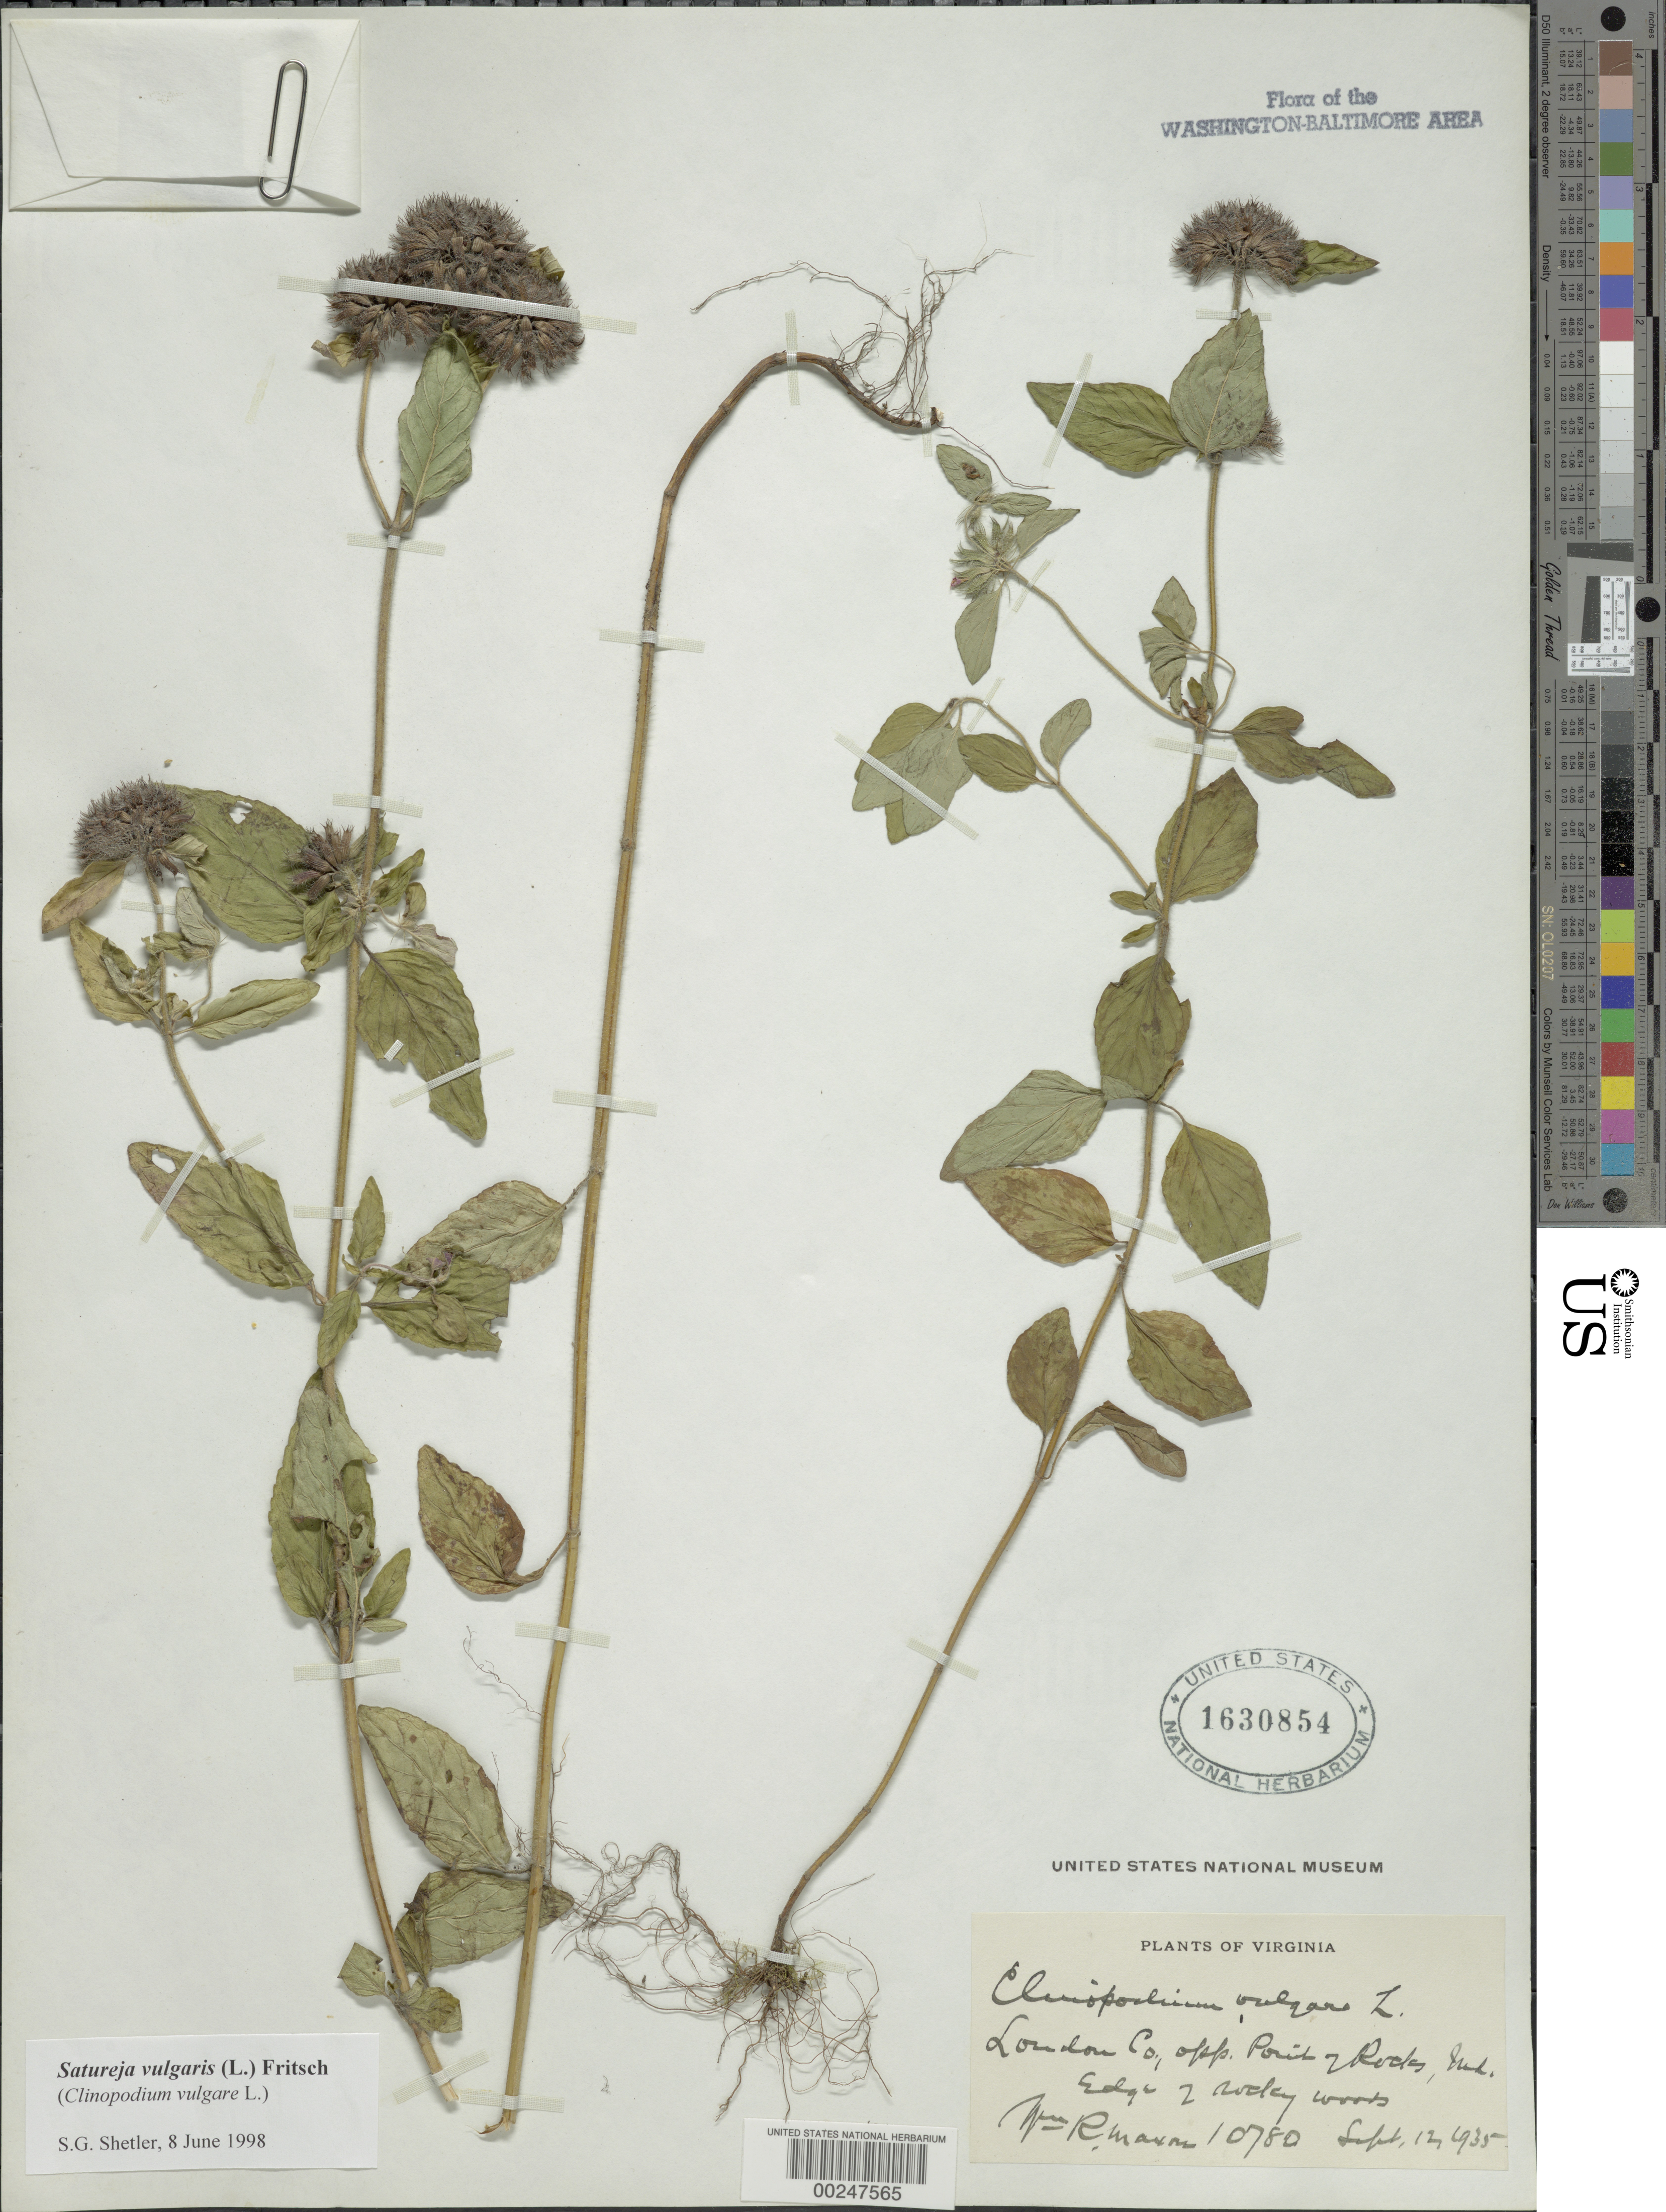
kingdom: Plantae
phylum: Tracheophyta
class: Magnoliopsida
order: Lamiales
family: Lamiaceae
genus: Clinopodium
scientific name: Clinopodium vulgare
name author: L.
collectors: W. R. Maxon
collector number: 10780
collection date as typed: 12 Sep 1935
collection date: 1935-09-12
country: United States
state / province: Virginia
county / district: Loudoun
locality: opposite Point of Rocks, MD C. and O. Canal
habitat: Edge of rocky woods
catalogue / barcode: US 1630854